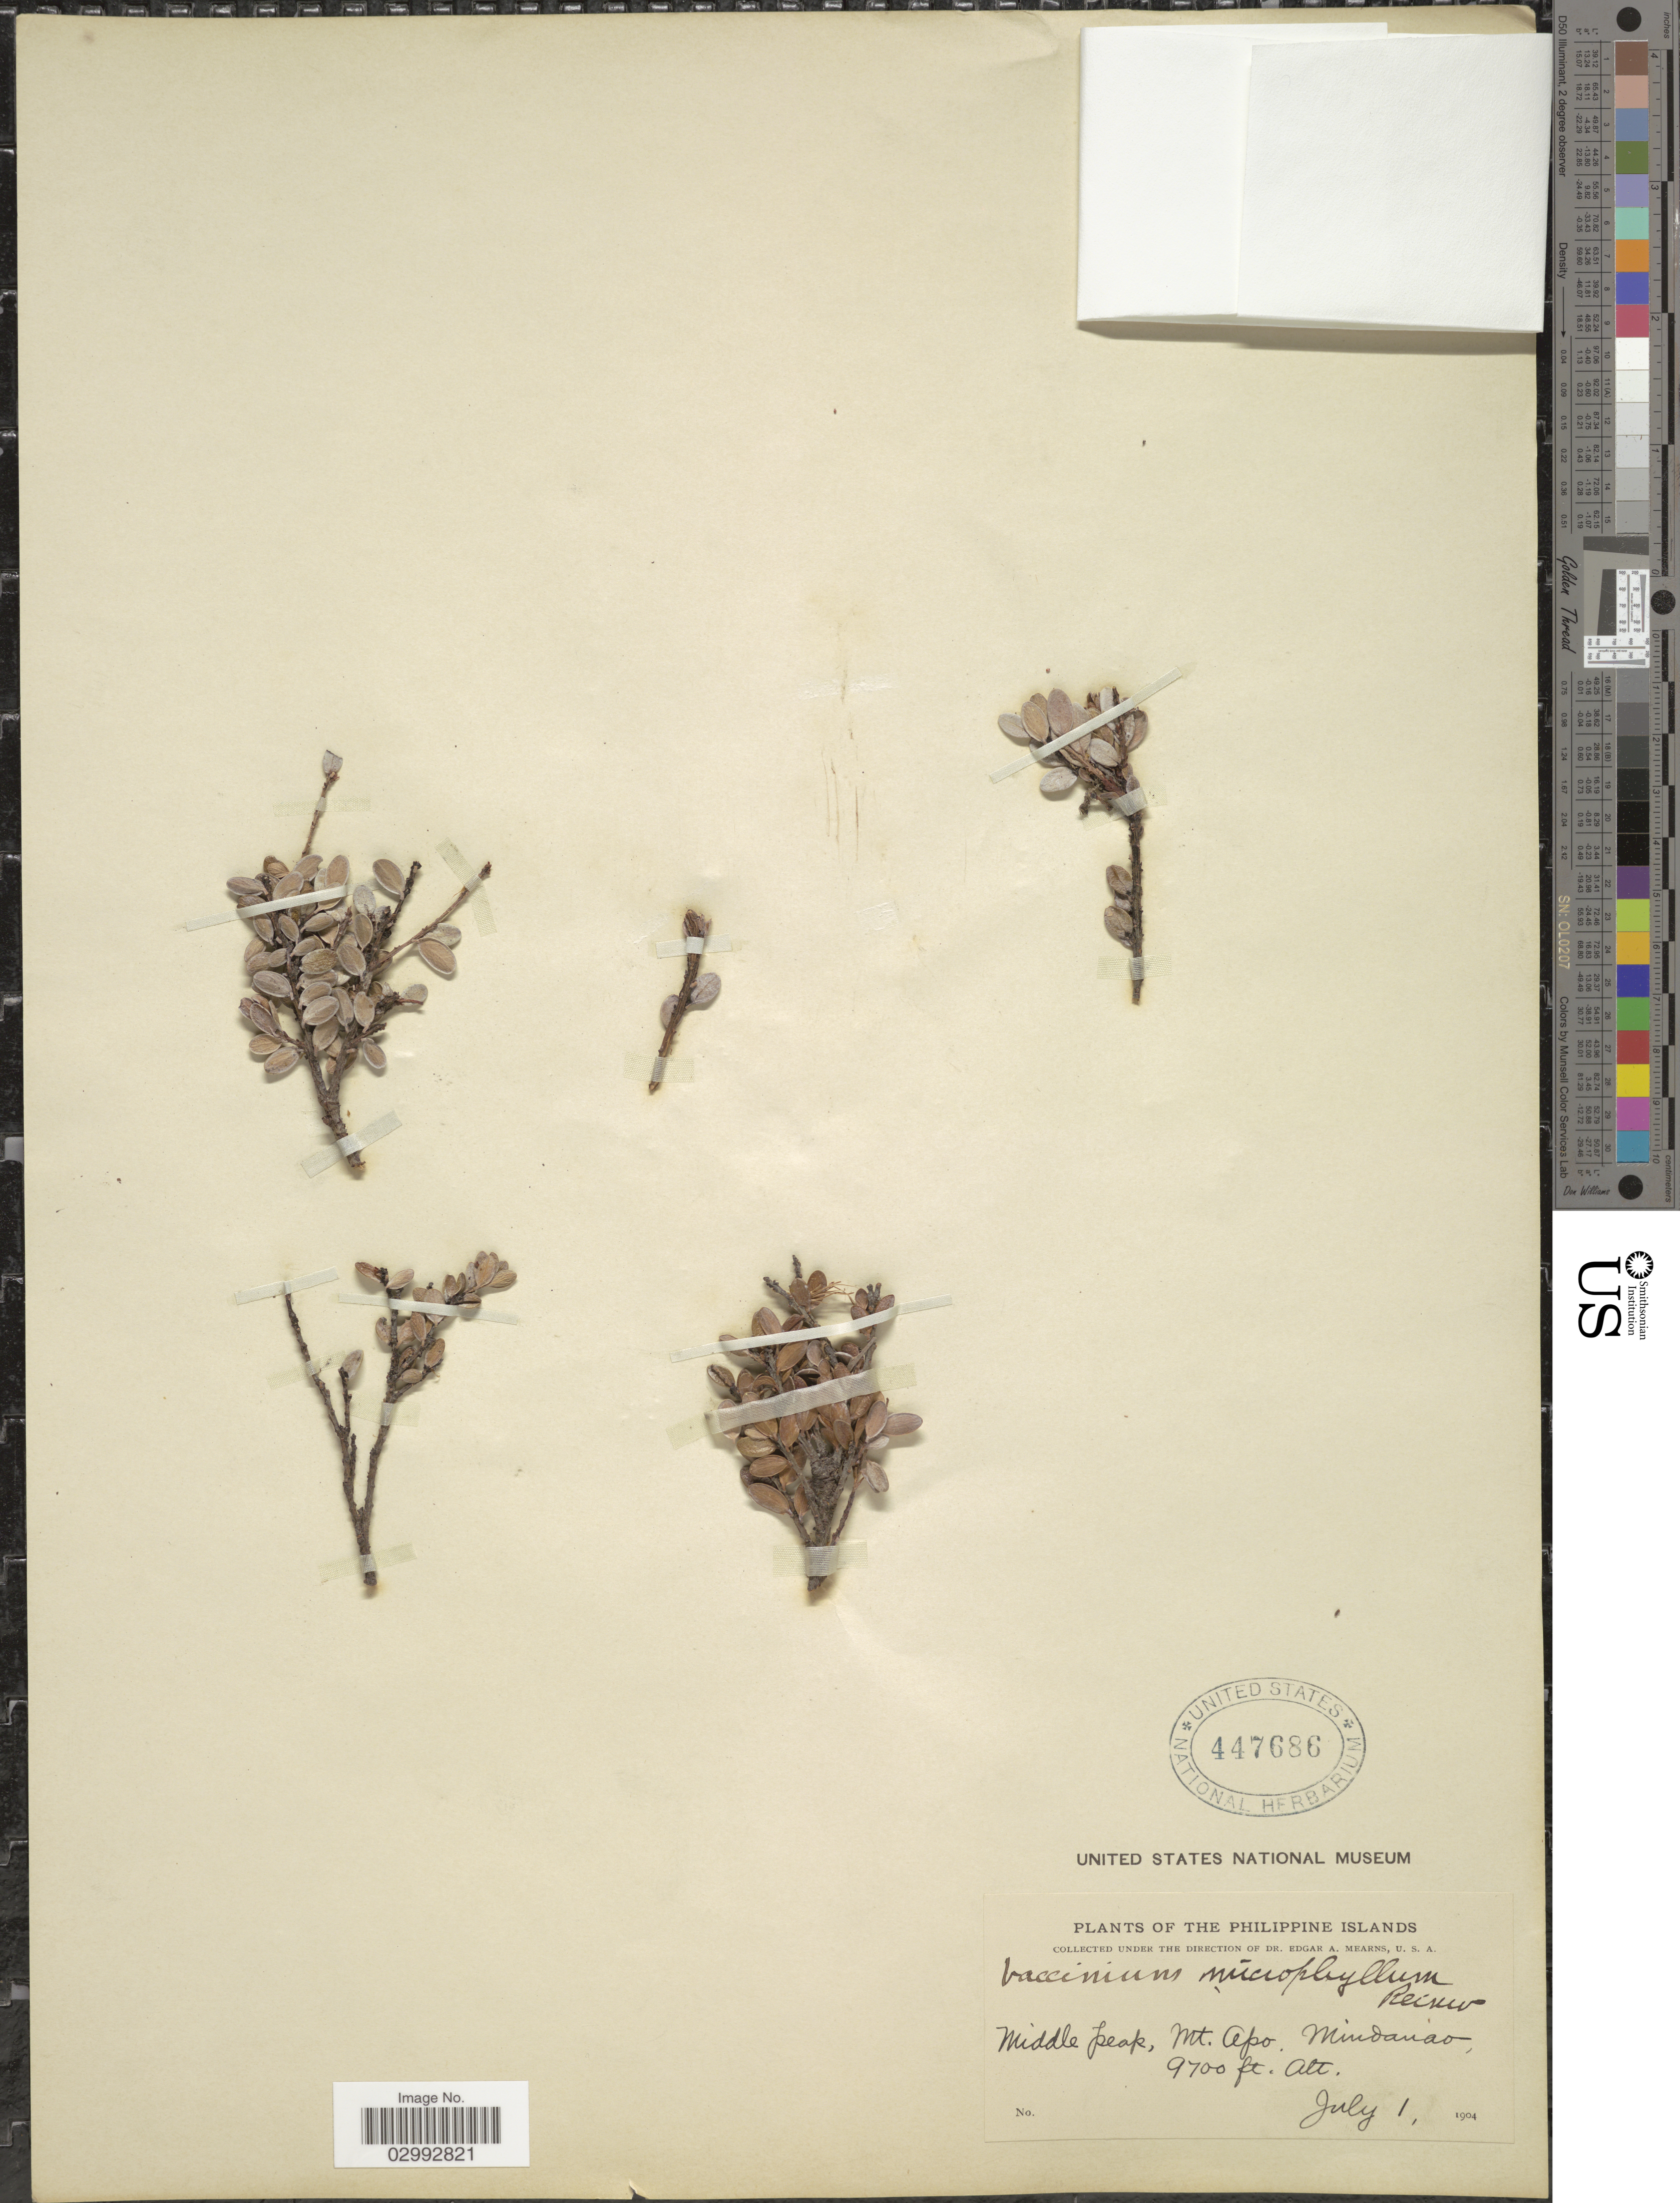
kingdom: Plantae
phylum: Tracheophyta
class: Magnoliopsida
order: Ericales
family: Ericaceae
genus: Vaccinium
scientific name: Vaccinium microphyllum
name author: Reinw. ex Blume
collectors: E. A. Mearns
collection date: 1904-07-01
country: Philippines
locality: Philippine Islands. Middle peak, Mt. Apo, Mindanao.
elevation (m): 2957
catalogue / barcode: US 447686